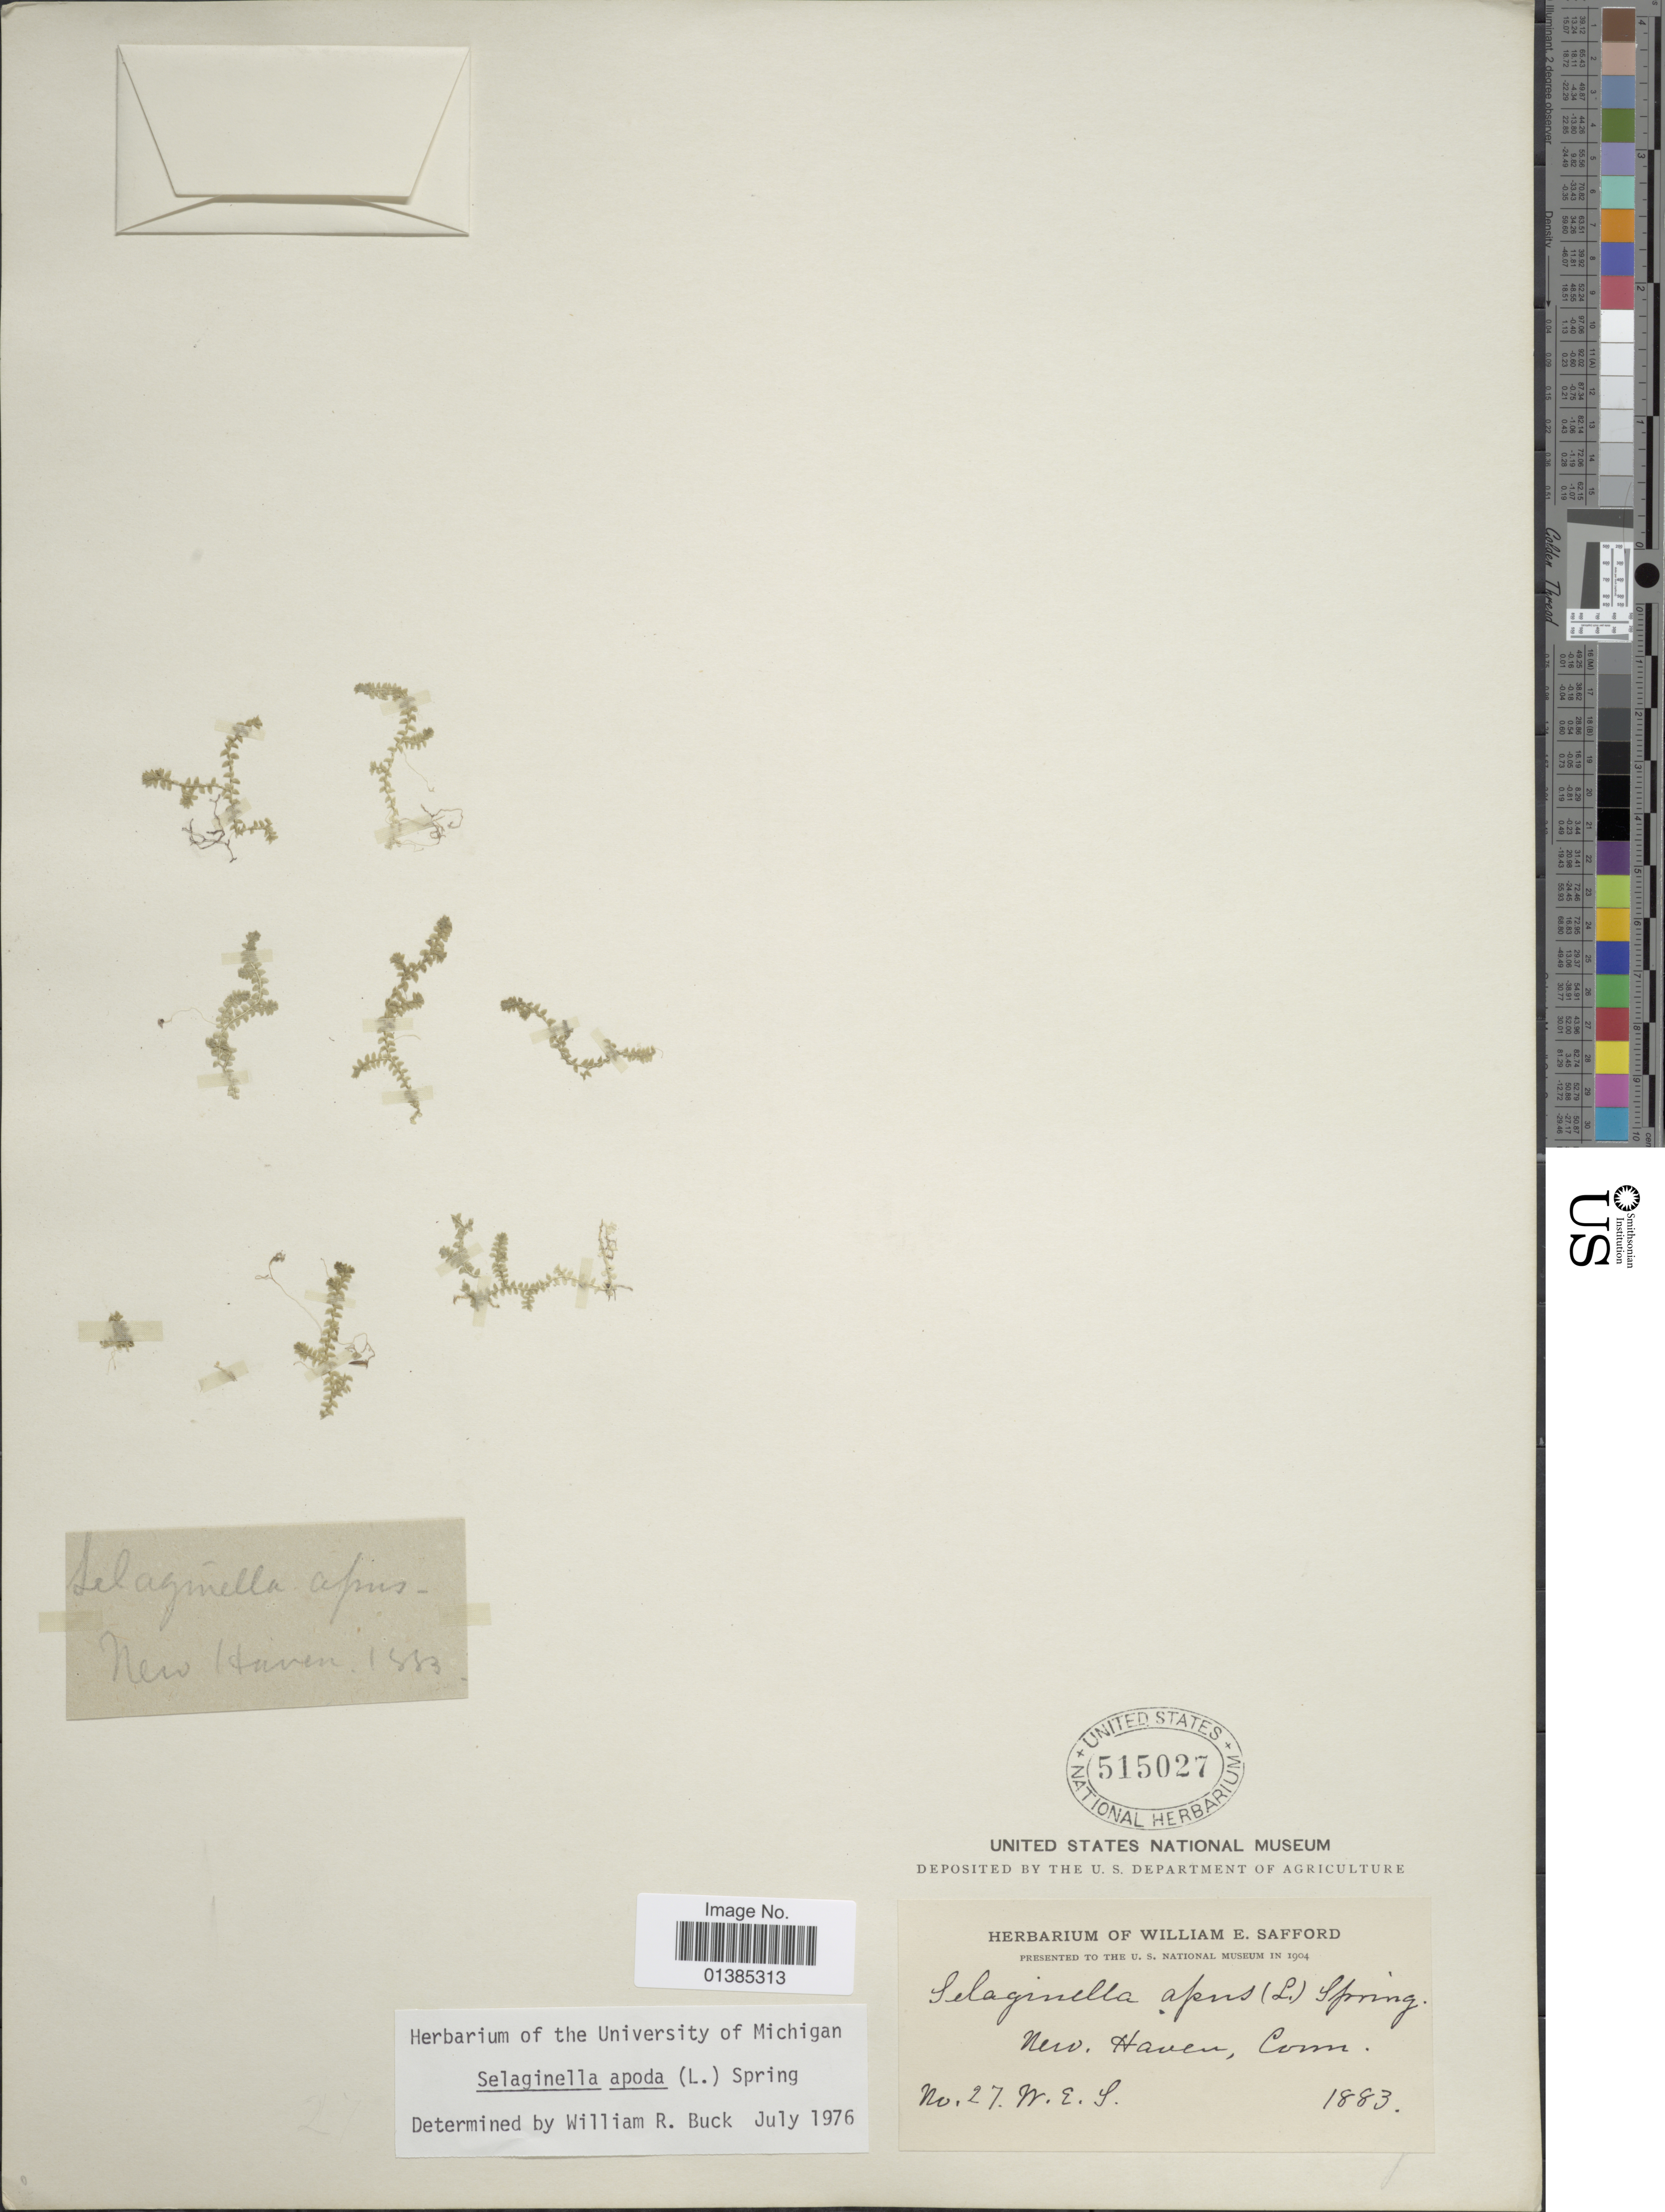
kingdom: Plantae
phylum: Tracheophyta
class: Lycopodiopsida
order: Selaginellales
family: Selaginellaceae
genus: Selaginella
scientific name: Selaginella apus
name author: Spring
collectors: W. E. Safford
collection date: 1883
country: United States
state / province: Connecticut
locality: New Haven.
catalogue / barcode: US 515027